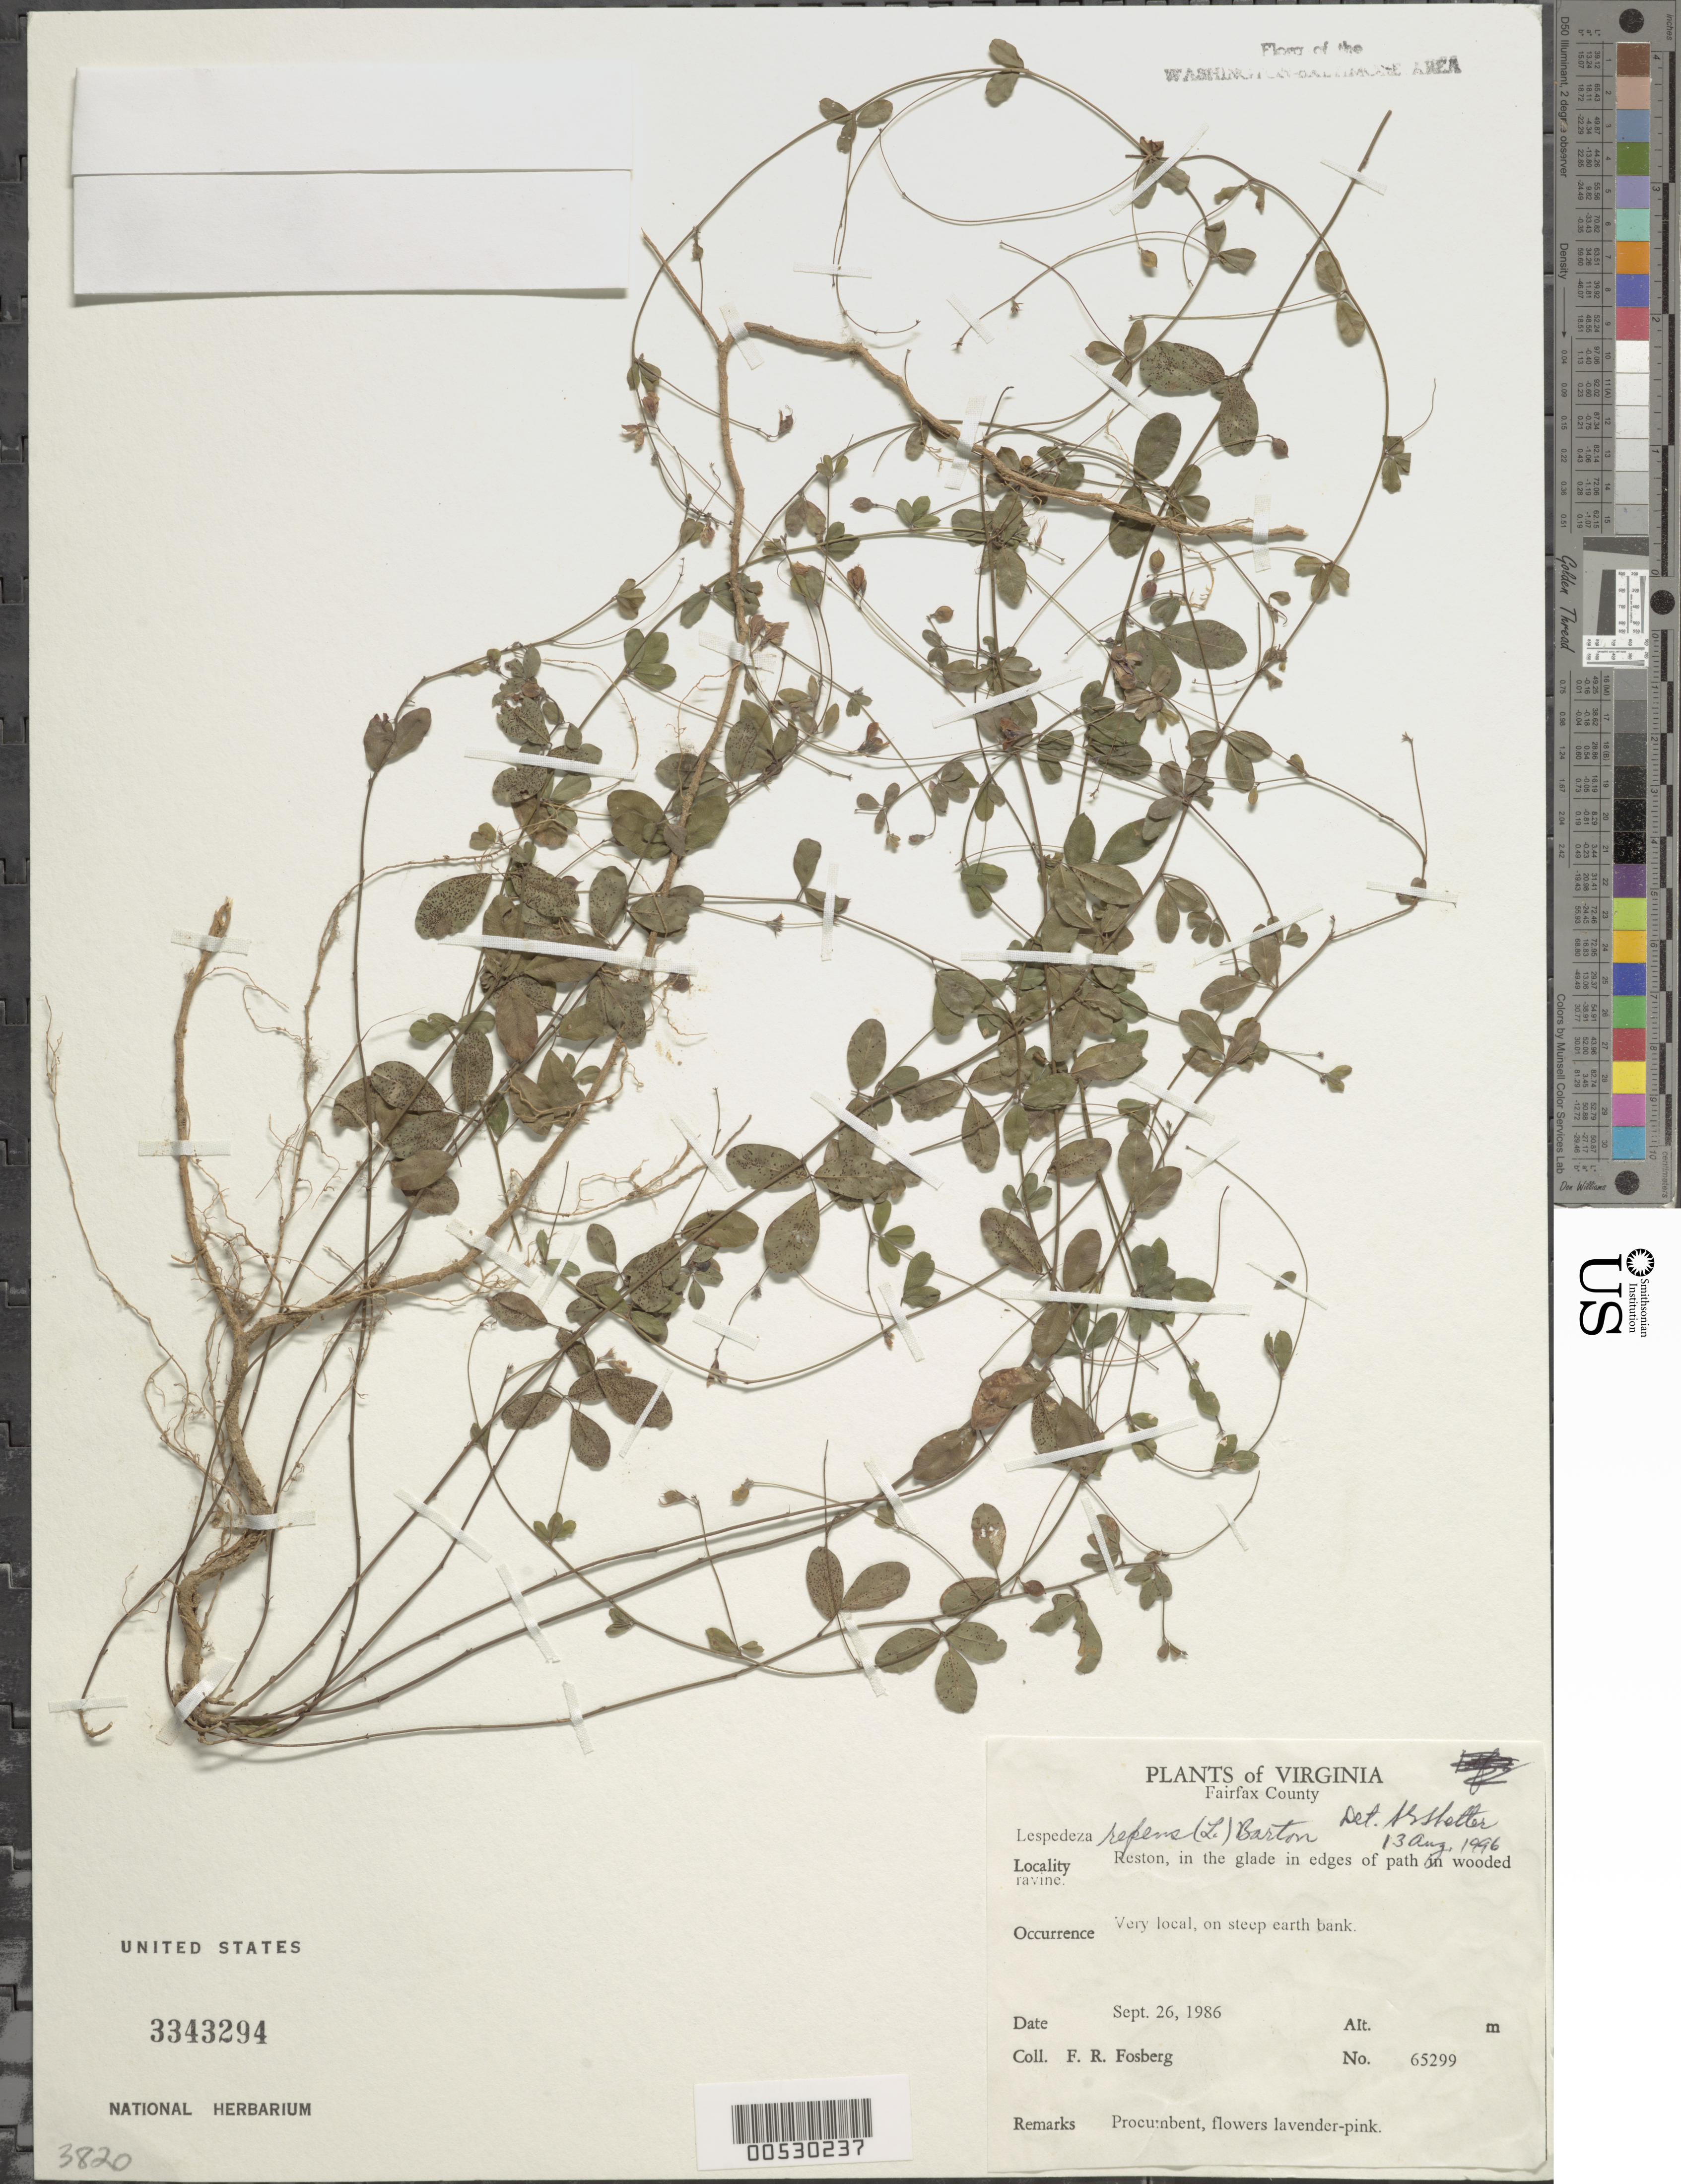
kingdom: Plantae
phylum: Tracheophyta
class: Magnoliopsida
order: Fabales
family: Fabaceae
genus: Lespedeza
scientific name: Lespedeza repens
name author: (L.) W.P.C. Barton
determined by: Shetler, Stanwyn G., (US), NMNH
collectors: F. R. Fosberg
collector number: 65299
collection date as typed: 26 Sep 1986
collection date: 1986-09-26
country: United States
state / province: Virginia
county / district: Fairfax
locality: Reston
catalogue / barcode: US 3343294